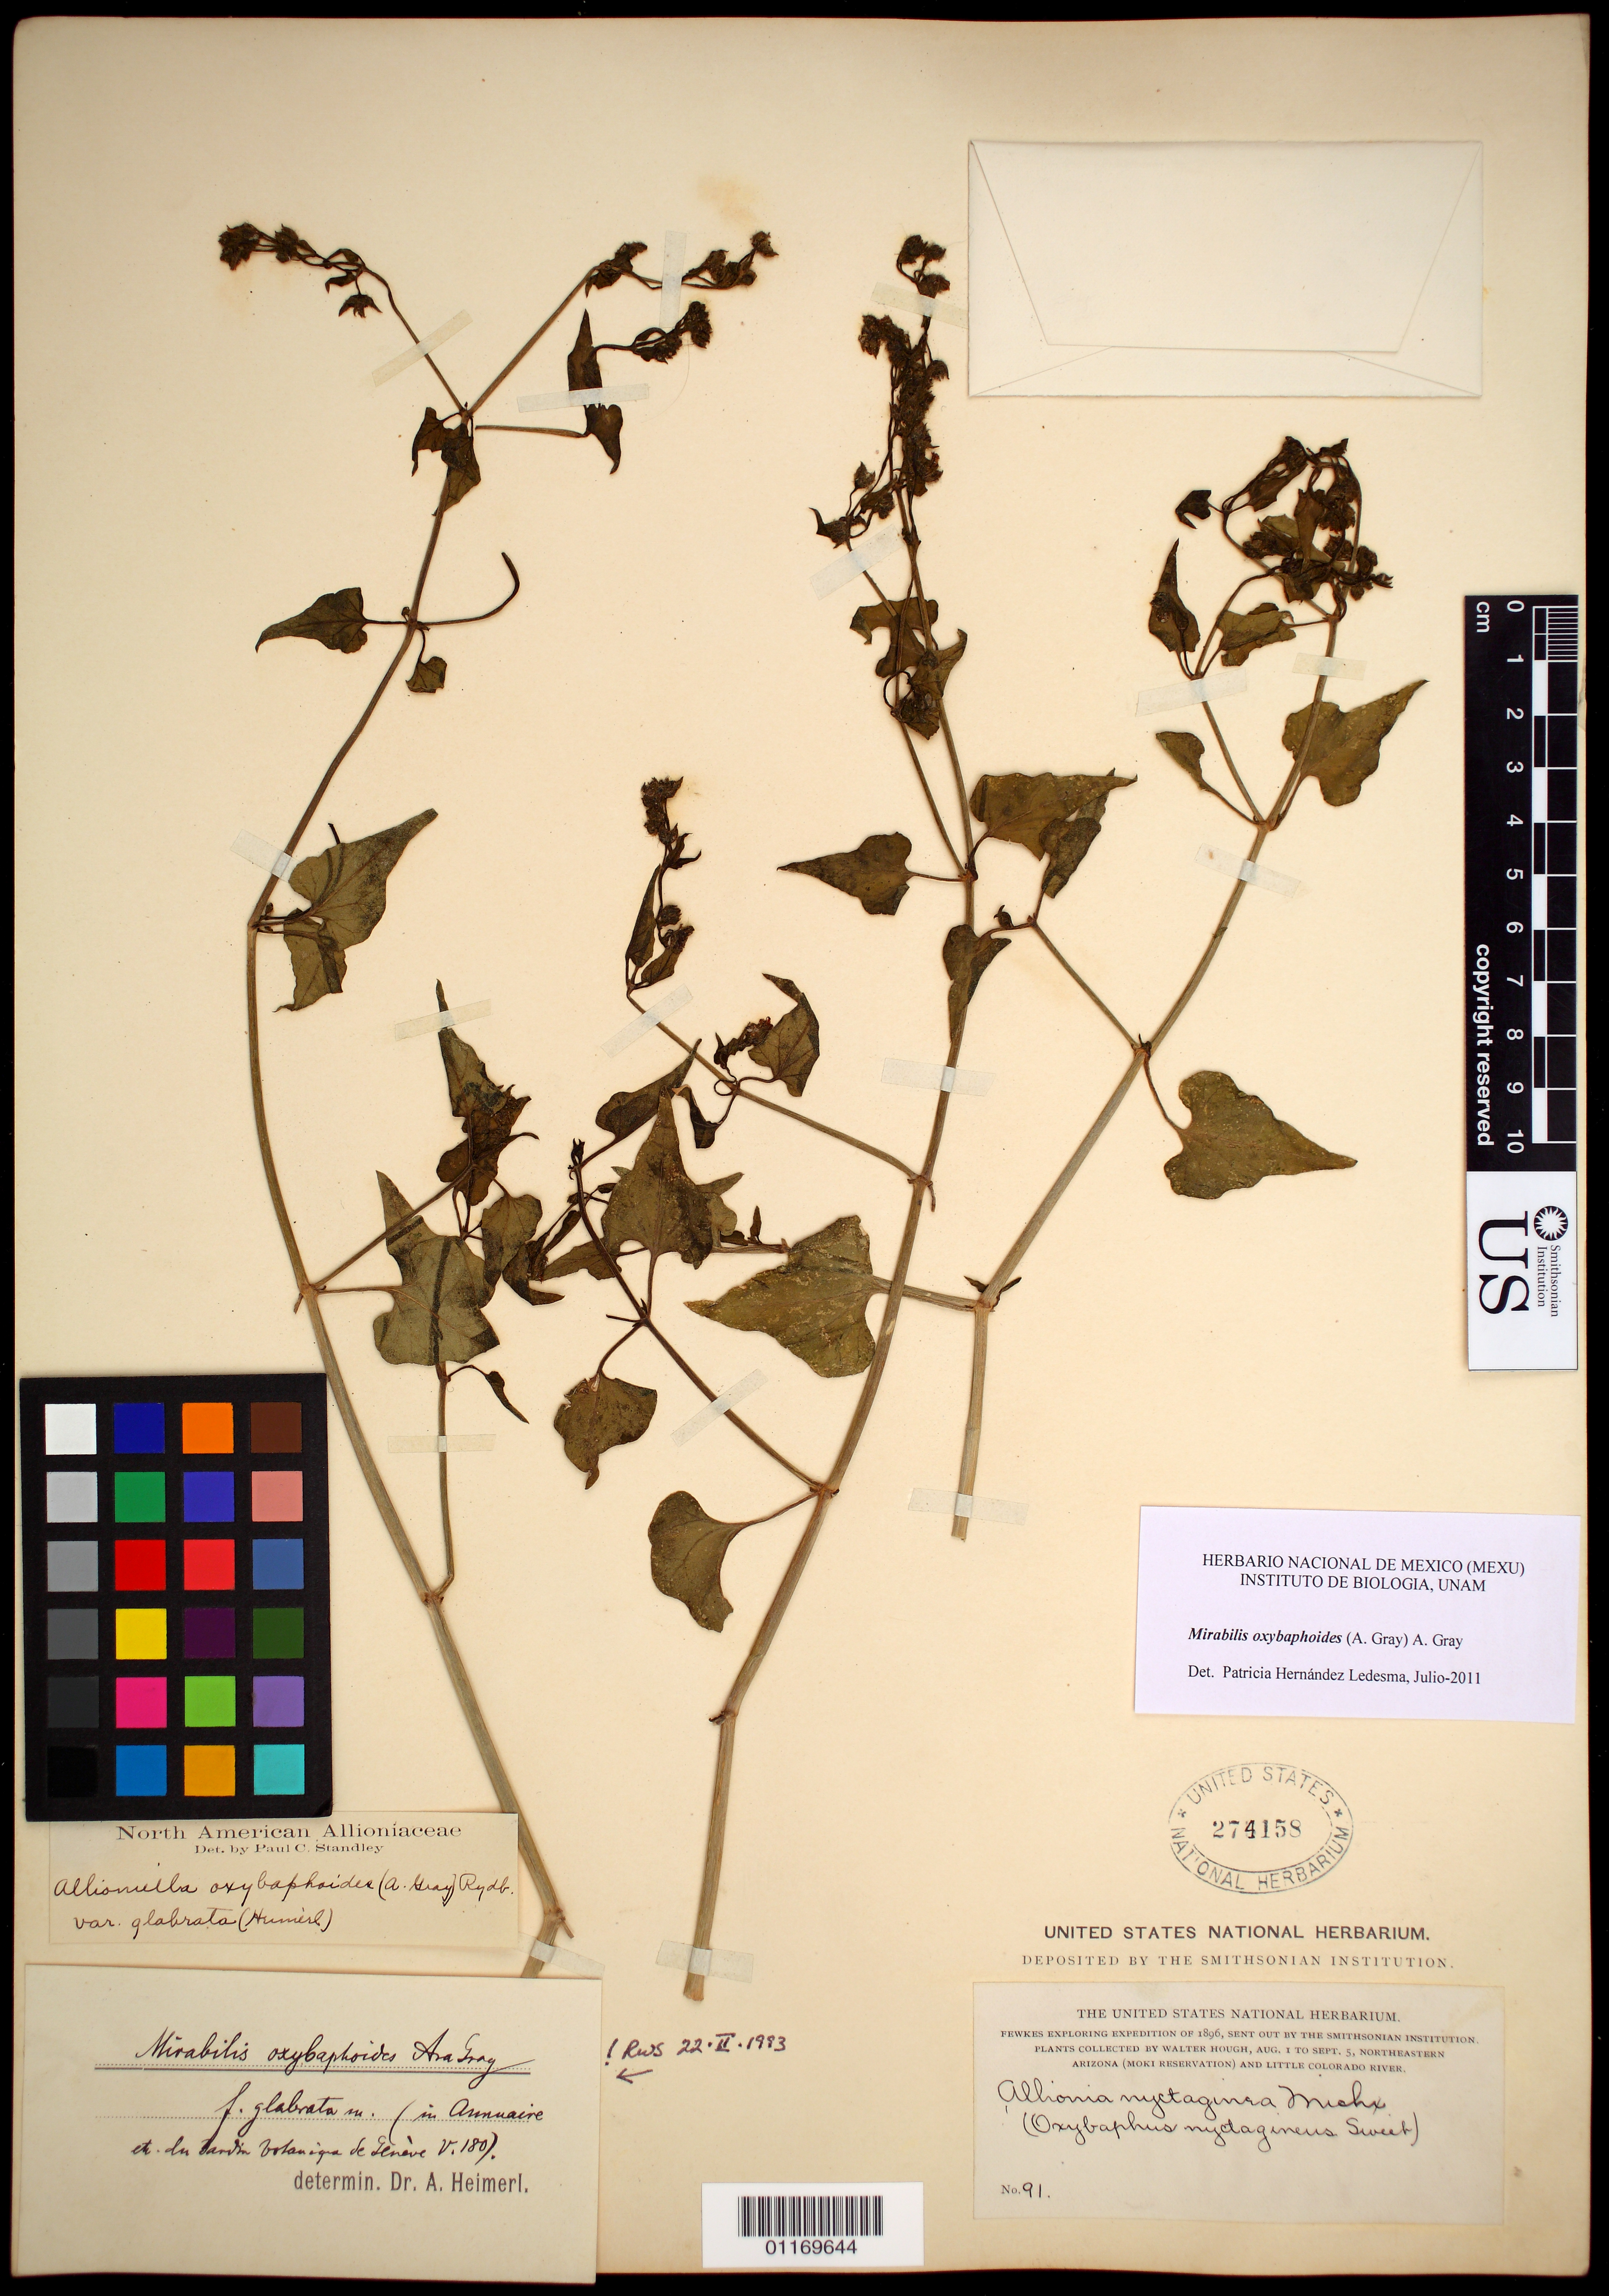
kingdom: Plantae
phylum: Tracheophyta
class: Magnoliopsida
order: Caryophyllales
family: Nyctaginaceae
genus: Mirabilis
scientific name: Mirabilis oxybaphoides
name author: (A. Gray) A. Gray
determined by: Hernández-Ledesma, Patricia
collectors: W. Hough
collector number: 91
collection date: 1896-08-01/1896-09-05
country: United States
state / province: Arizona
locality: Northeastern Arizona and Little Colorado River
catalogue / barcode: US 274158